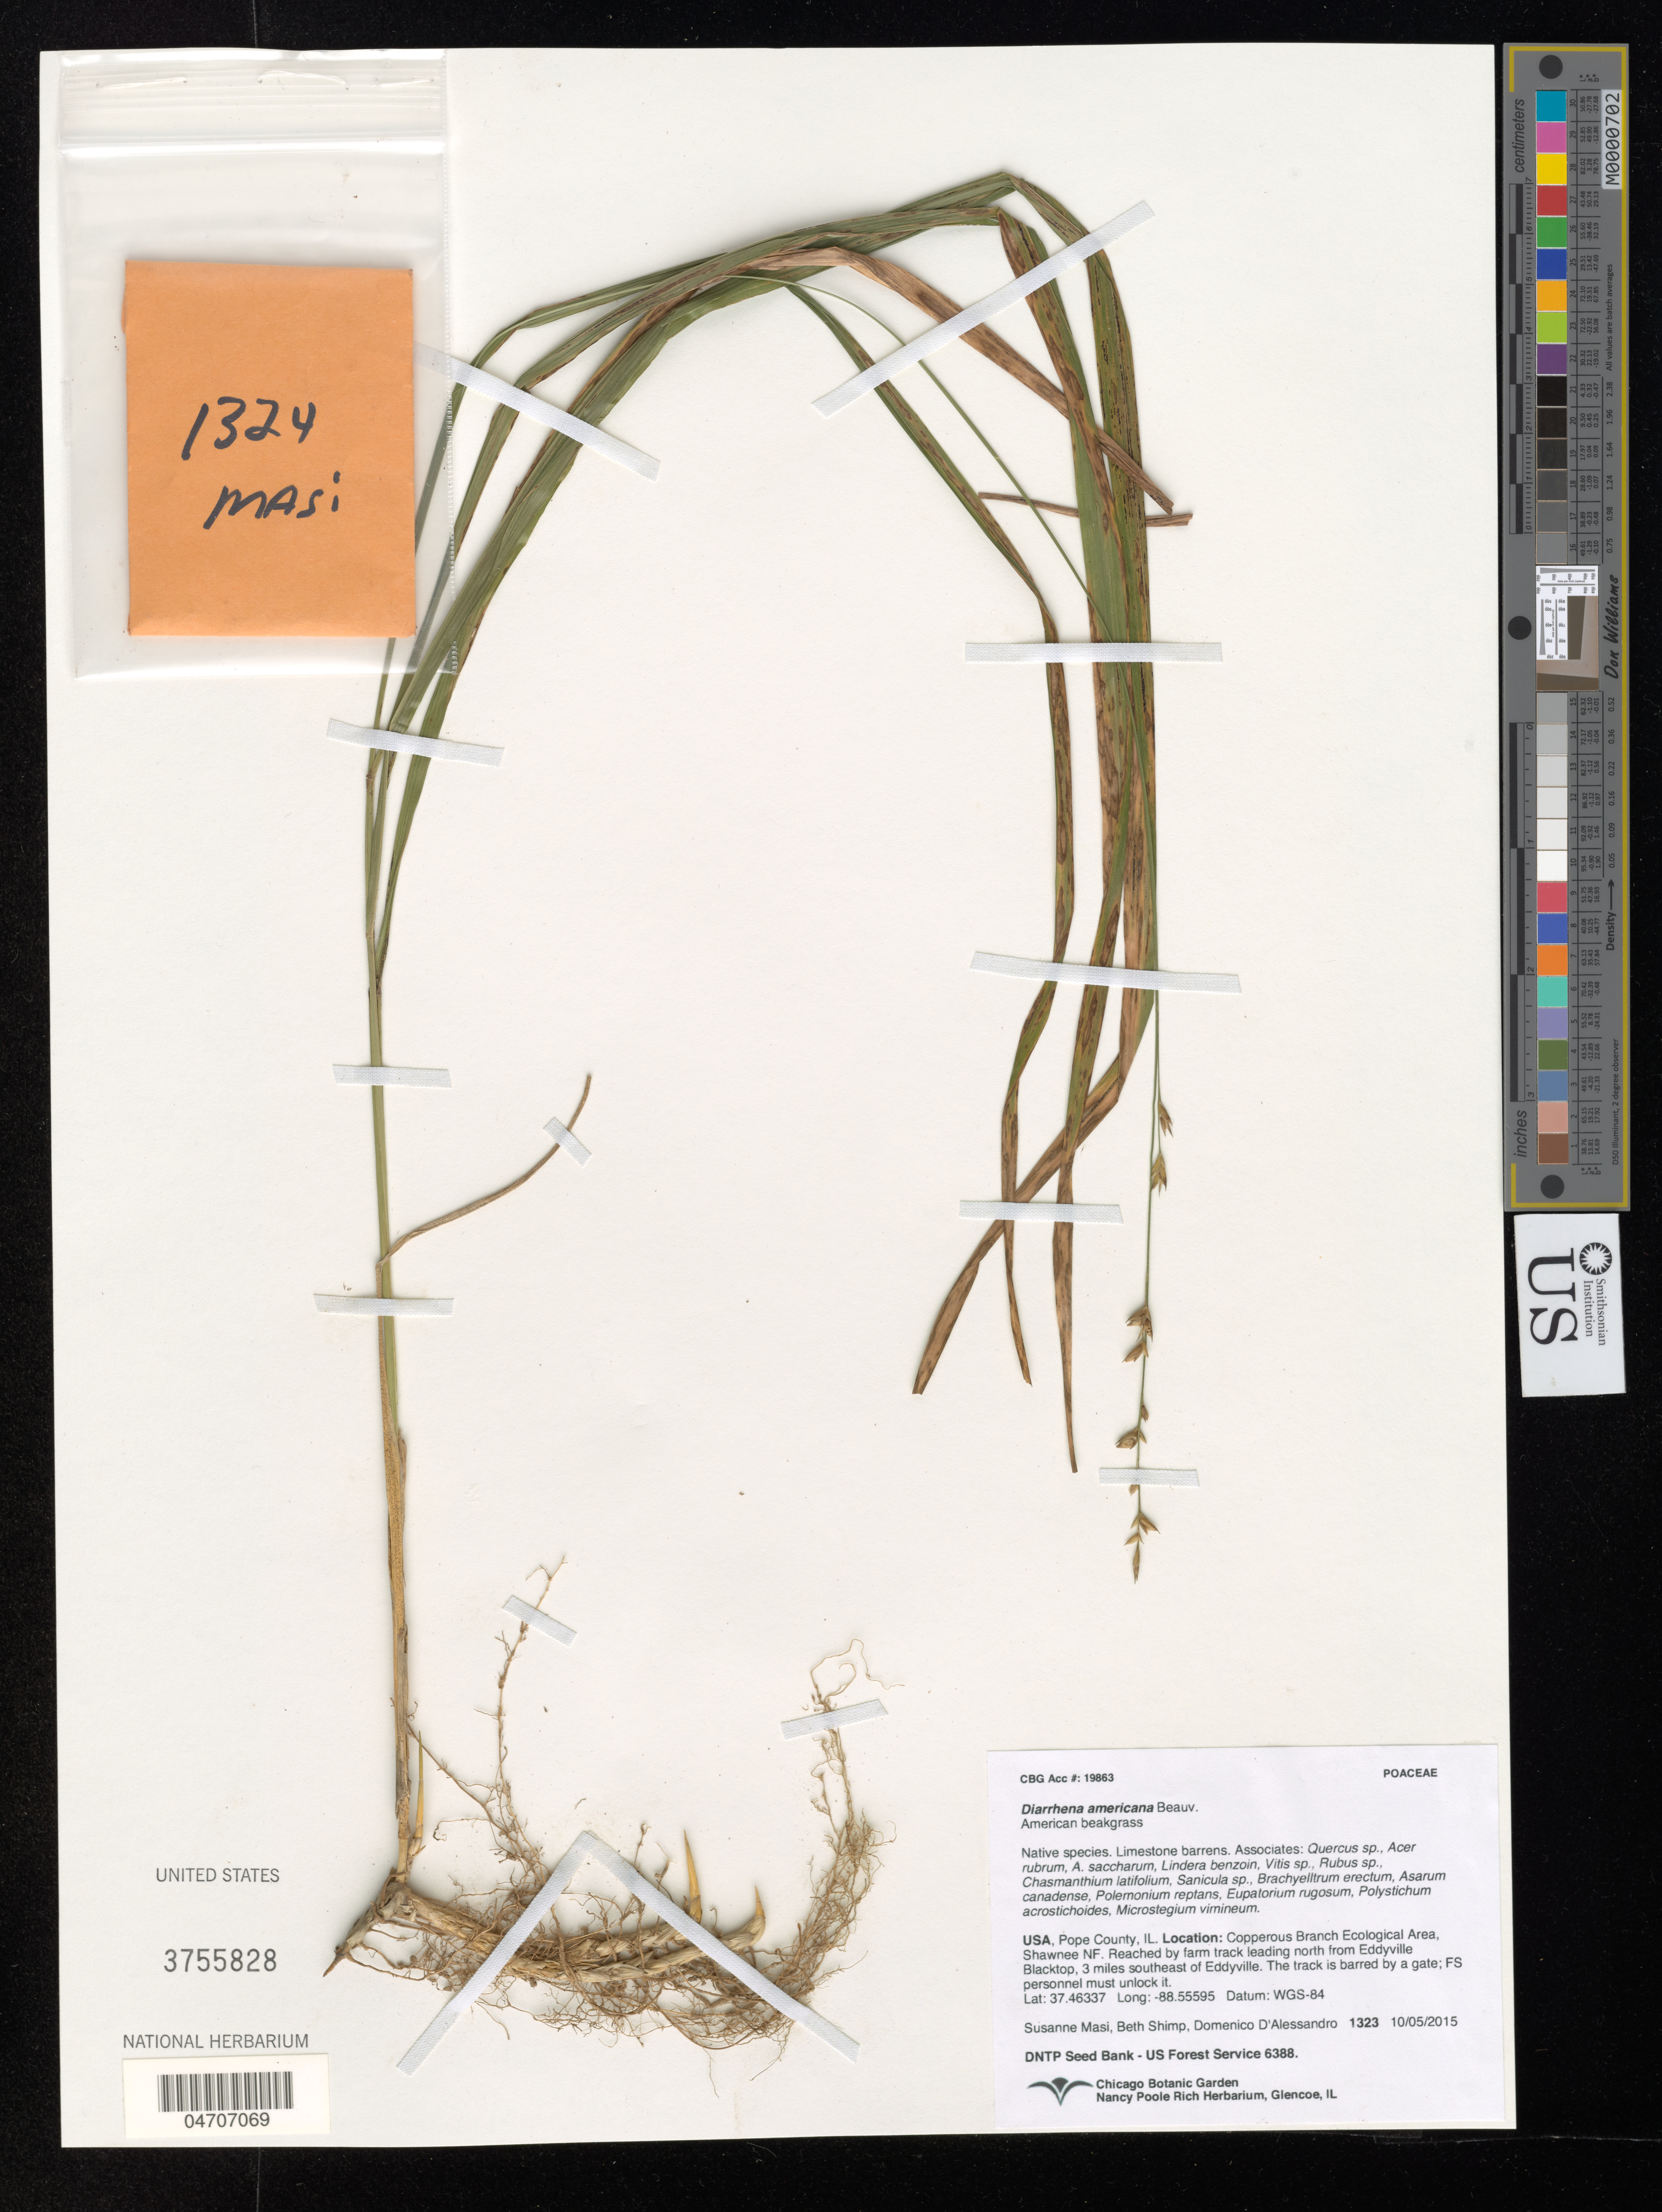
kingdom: Plantae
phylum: Tracheophyta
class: Liliopsida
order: Poales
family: Poaceae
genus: Diarrhena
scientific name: Diarrhena americana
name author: P. Beauv.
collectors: S. Masi, B. Shimp & D. D'alessandro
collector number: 1323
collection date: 2015-10-05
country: United States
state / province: Illinois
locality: Pope County. Copperous Branch Ecological Area, Shawnee NF. Reached by a farm track leading north from Eddyville Blacktop, 3 miles southeast of Eddyville. The track is barred by a gate; FS personnel must unlock it.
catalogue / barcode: US 3755828